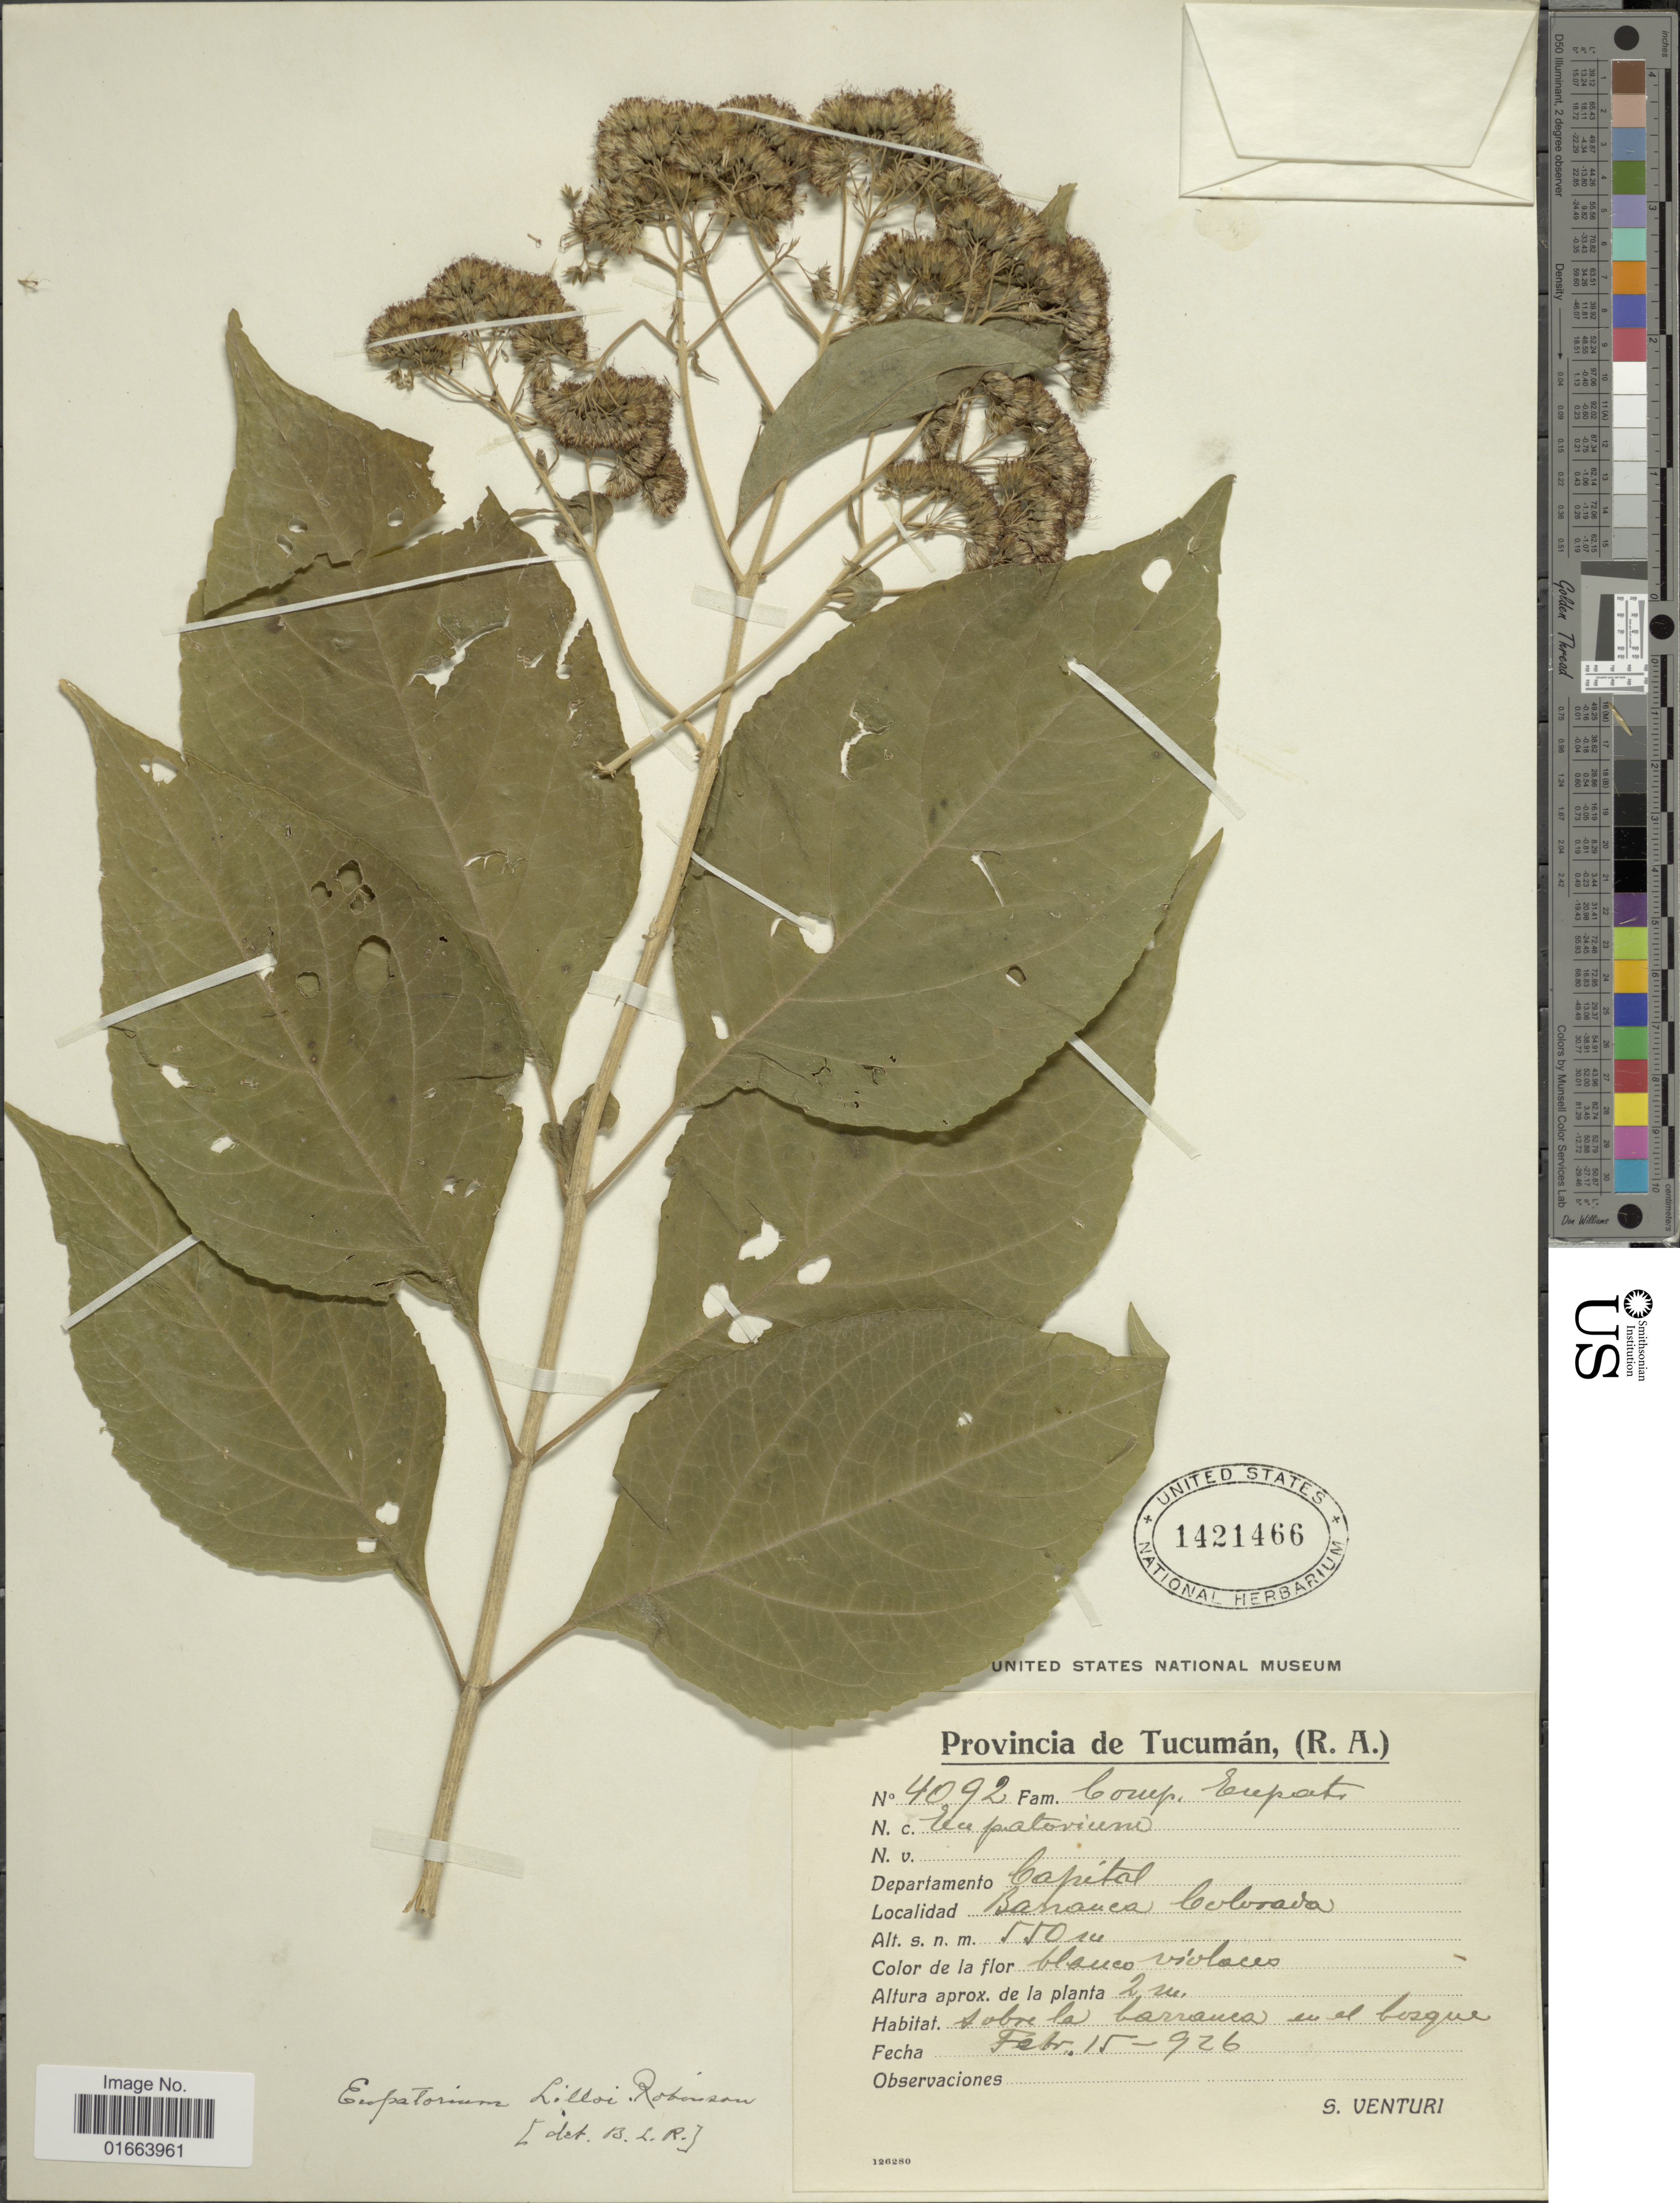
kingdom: Plantae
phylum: Tracheophyta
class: Magnoliopsida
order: Asterales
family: Asteraceae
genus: Idiothamnus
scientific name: Idiothamnus lilloi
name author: (B.L. Rob.) R.M. King & H. Rob.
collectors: S. Venturi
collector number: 4092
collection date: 1926-02-15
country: Argentina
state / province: Tucuman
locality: Departamento Capital. Barranca Colorado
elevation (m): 550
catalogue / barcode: US 1421466